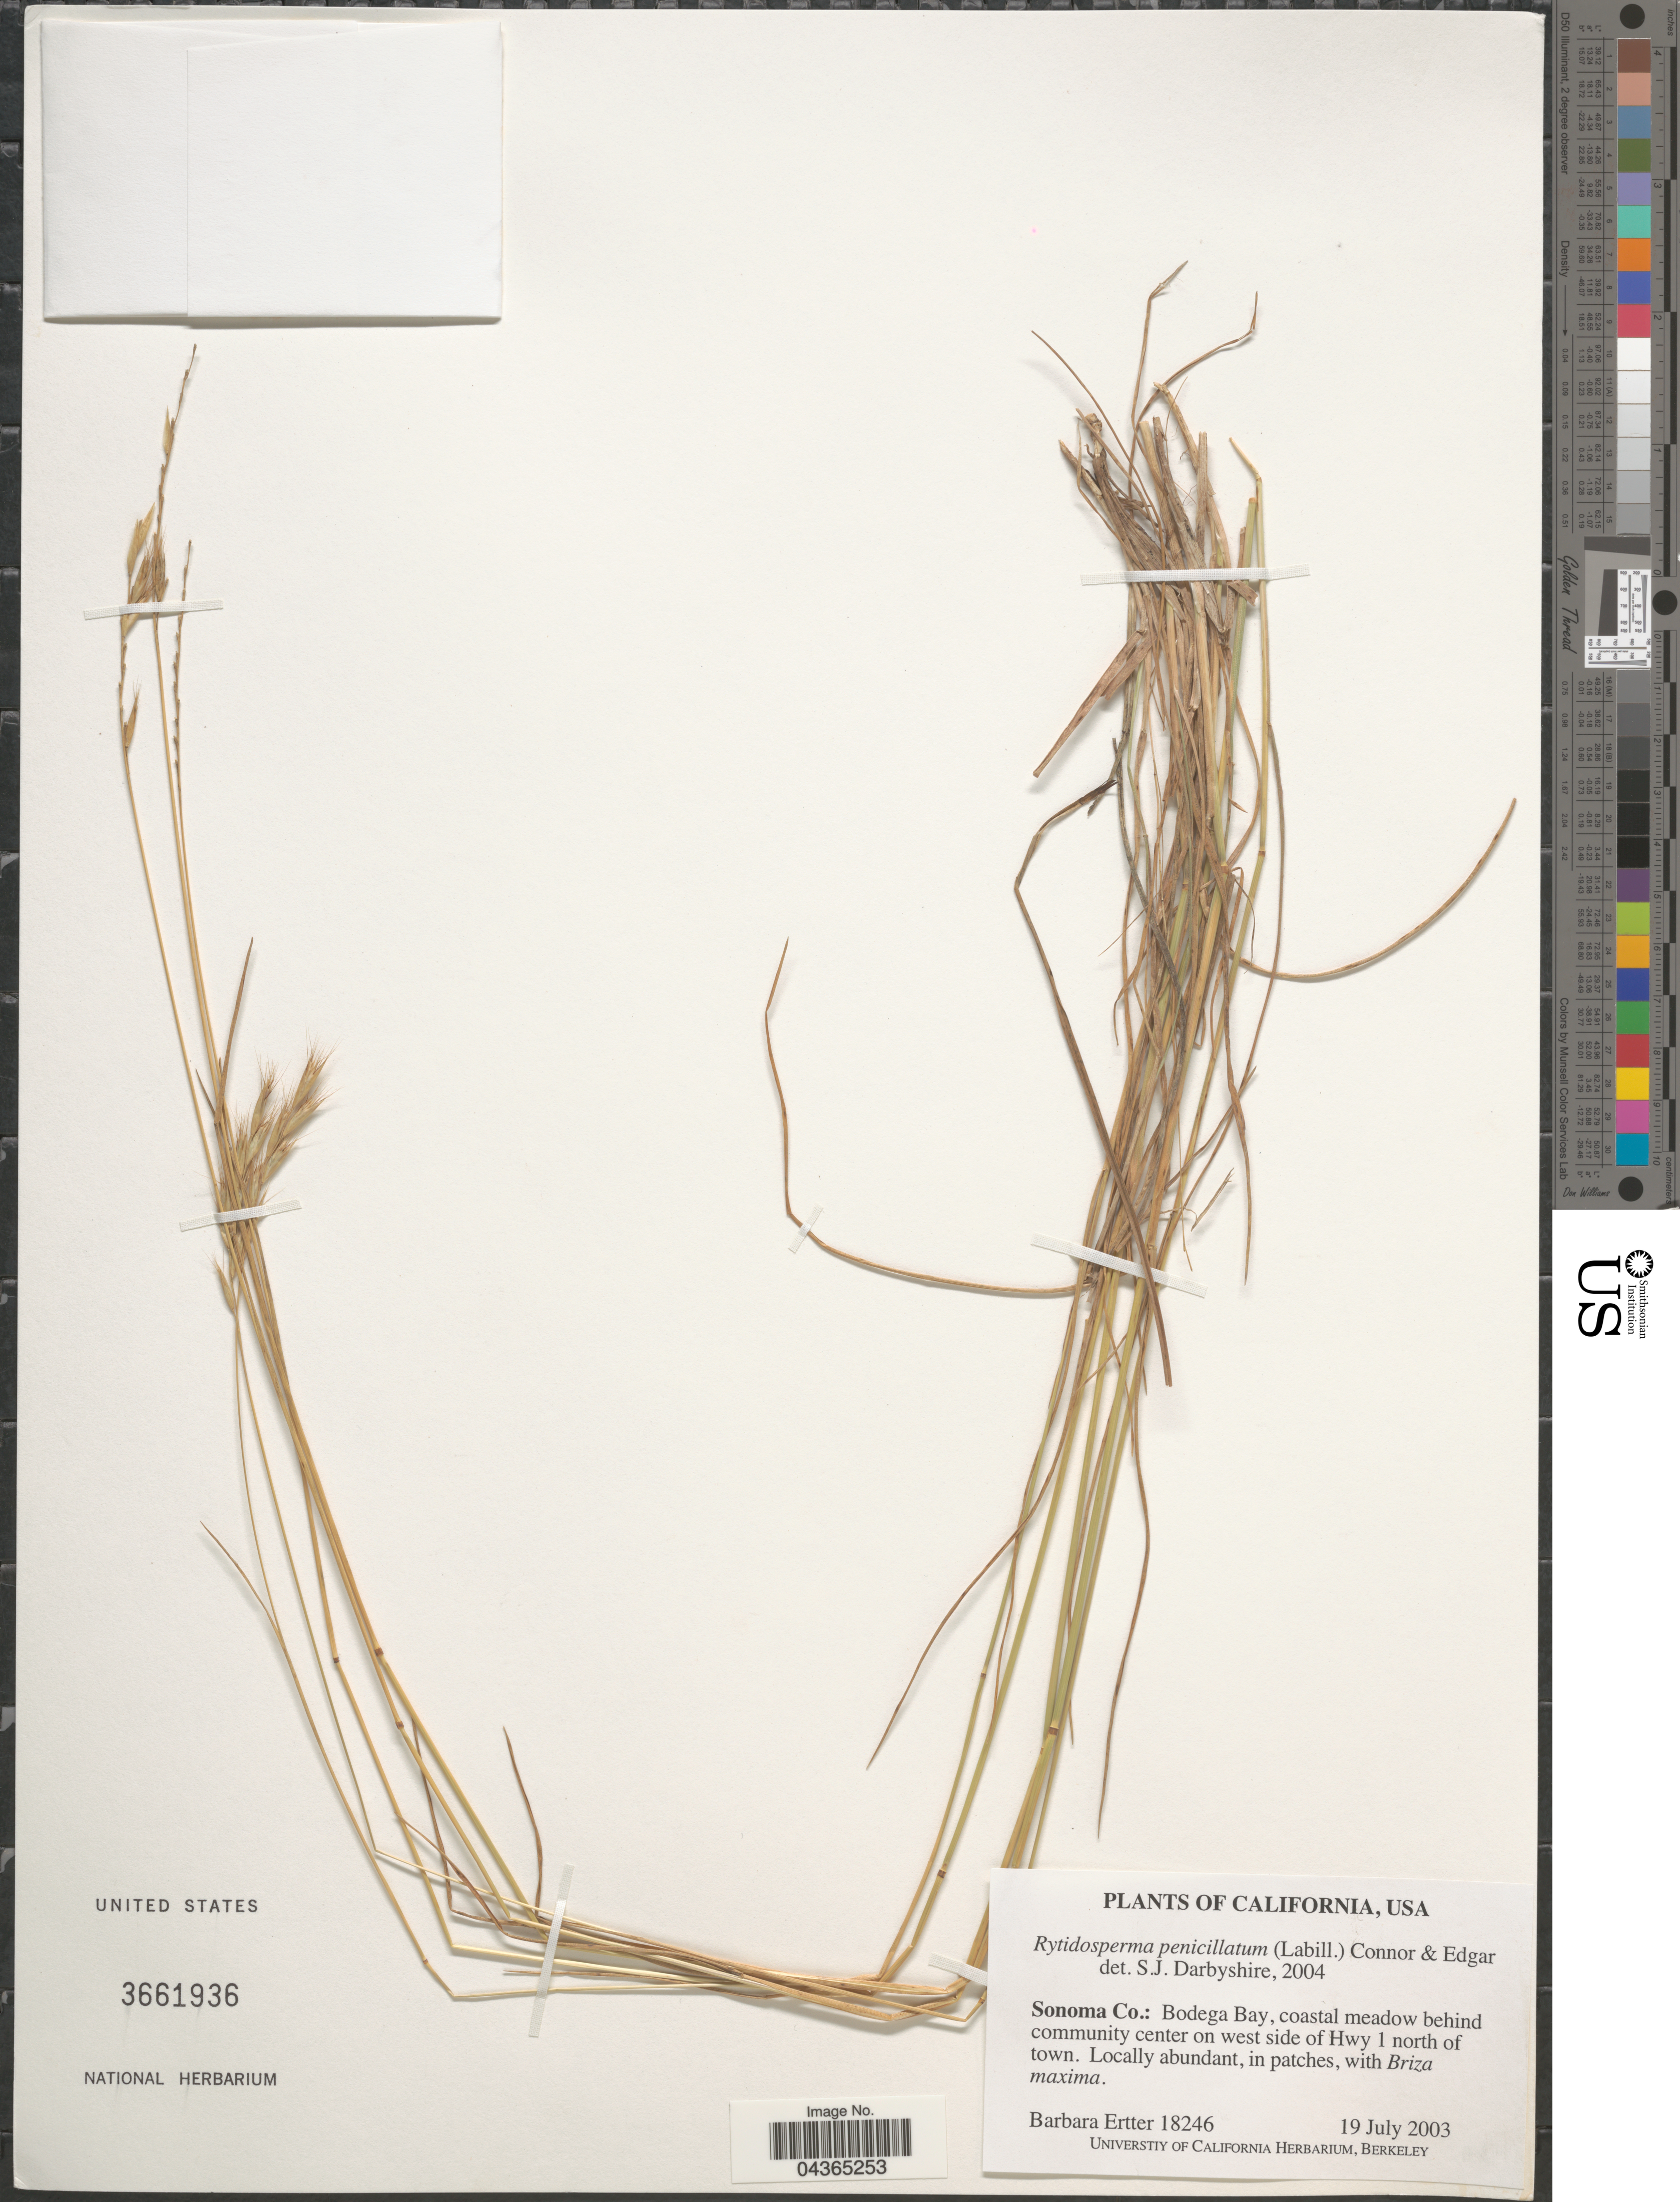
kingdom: Plantae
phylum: Tracheophyta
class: Liliopsida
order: Poales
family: Poaceae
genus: Rytidosperma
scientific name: Rytidosperma penicillatum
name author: (Labill.) Connor & Edgar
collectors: B. Ertter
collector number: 18246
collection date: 2003-07-19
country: United States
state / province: California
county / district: Sonoma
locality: Sonoma Co.: Bodega Bay, coastal meadow behind community center on west side of Hwy 1 north of town.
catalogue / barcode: US 3661936